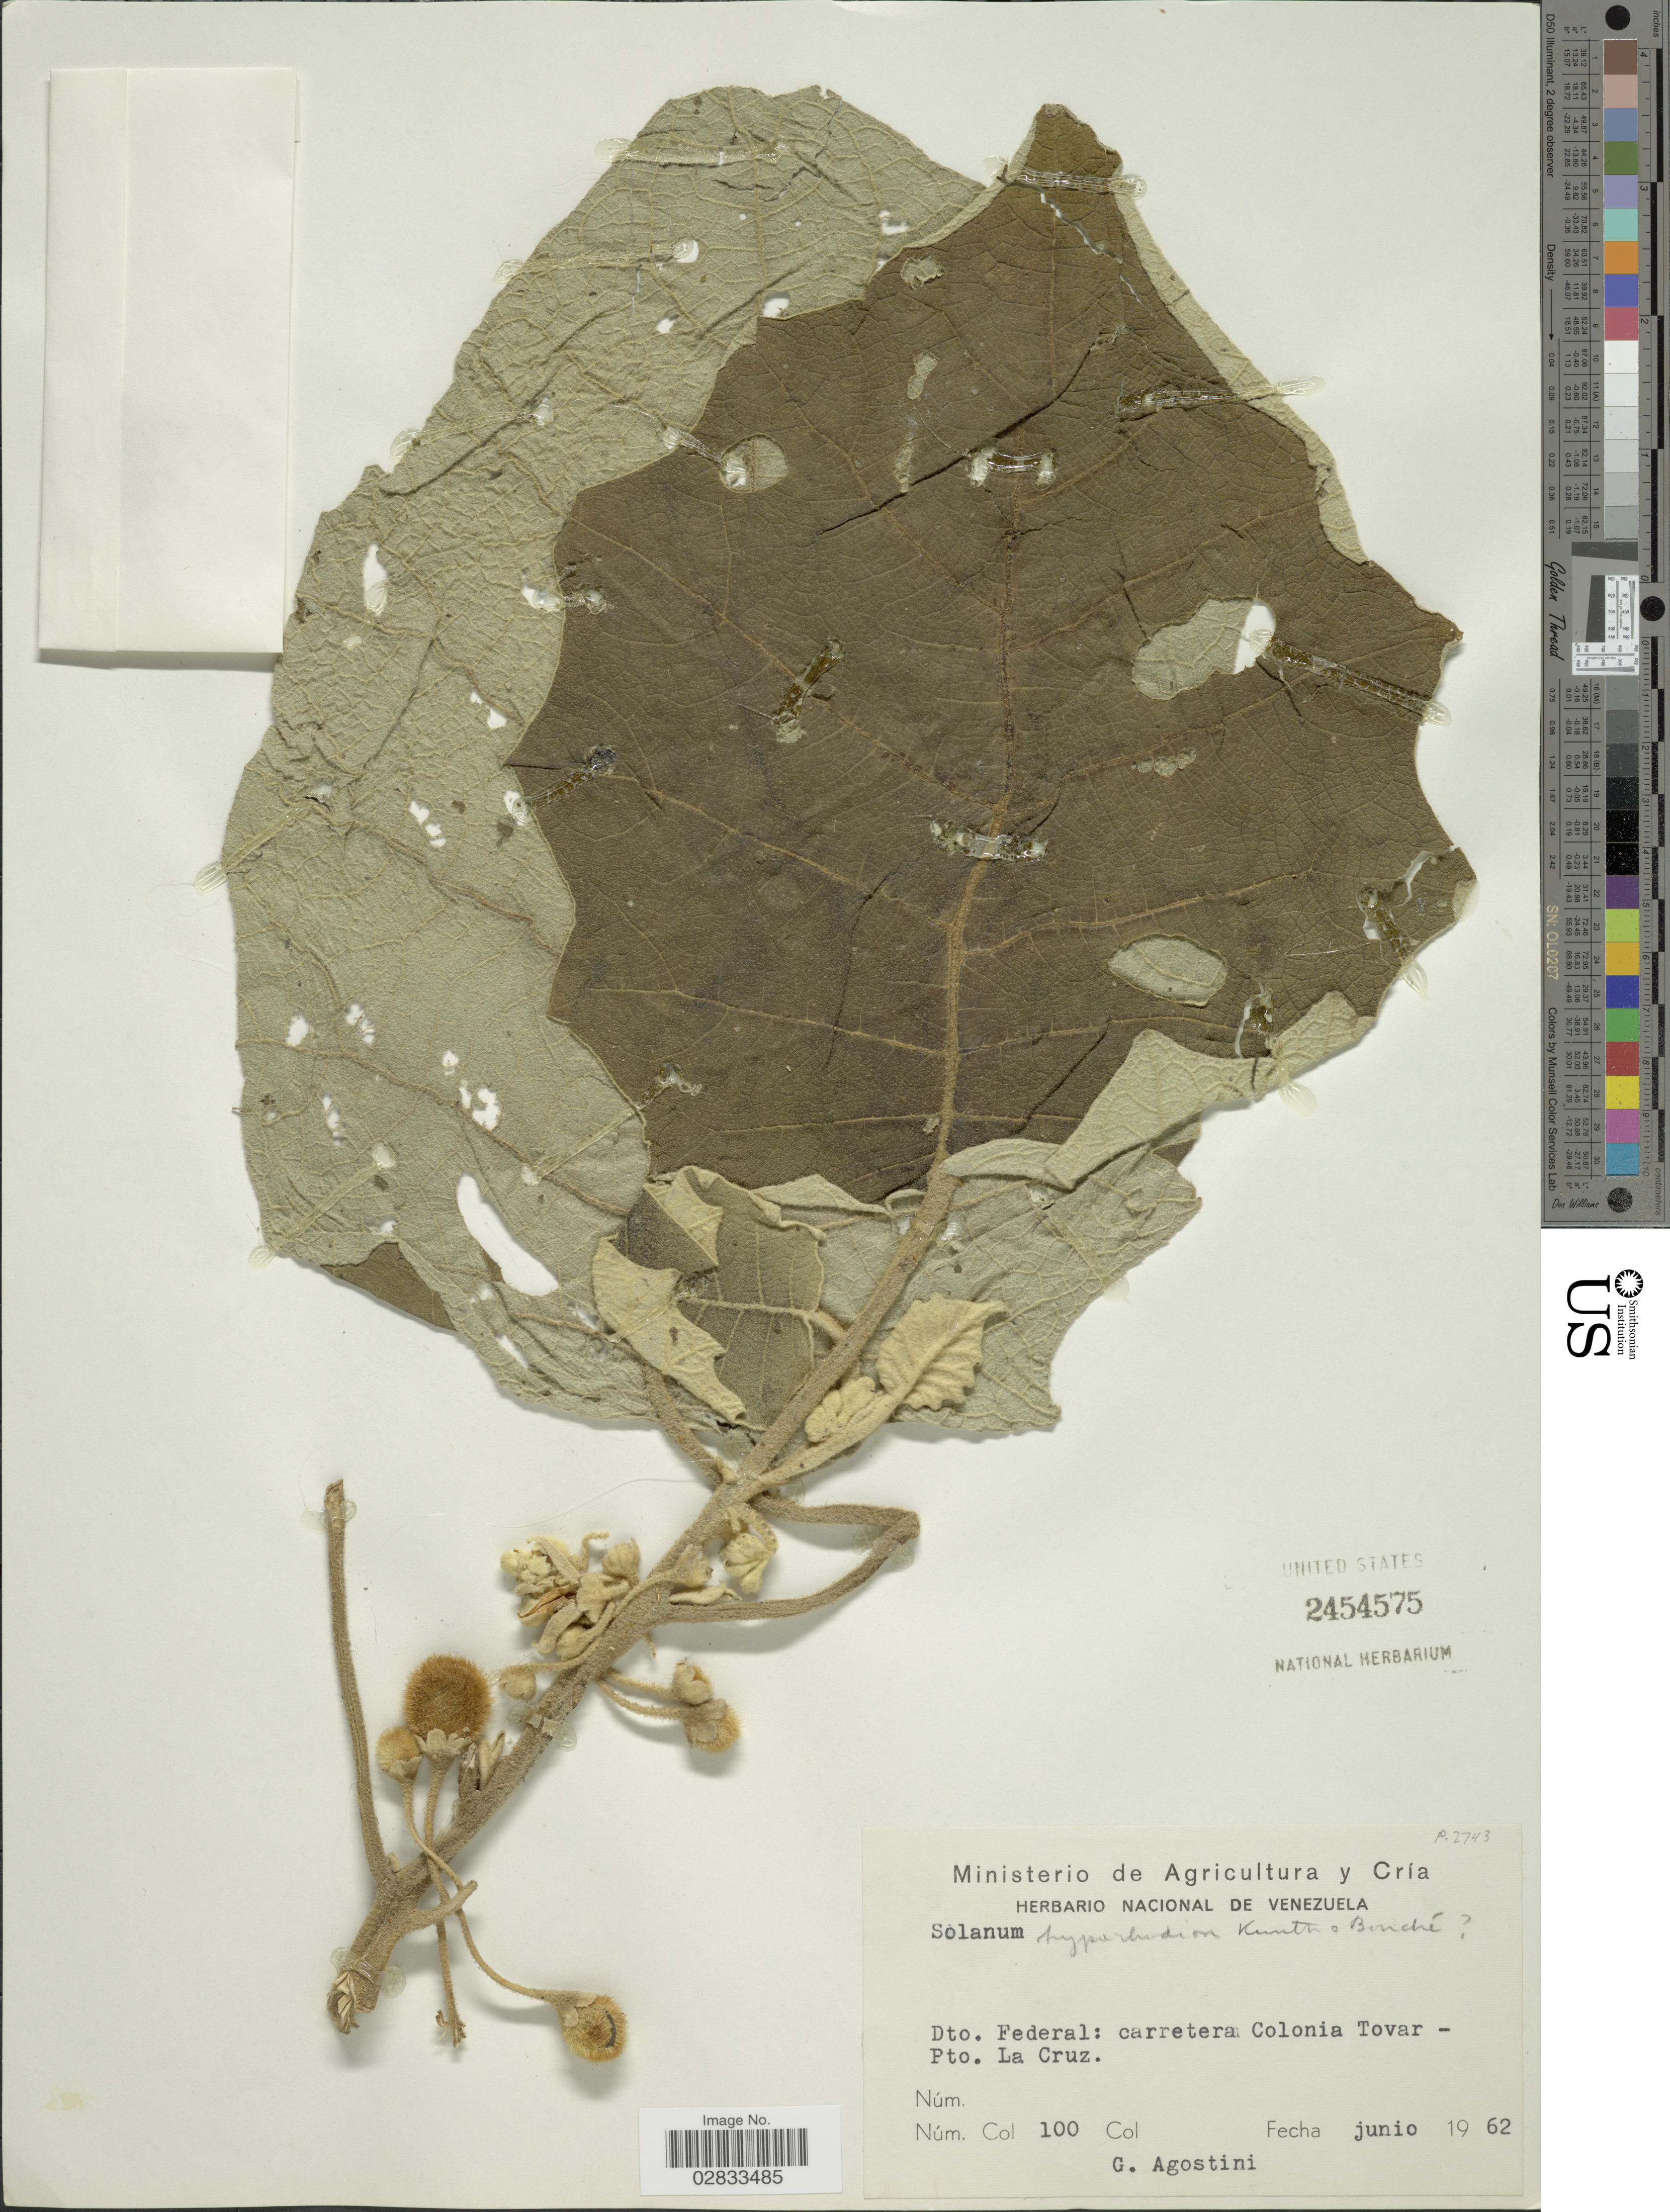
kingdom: Plantae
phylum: Tracheophyta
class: Magnoliopsida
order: Solanales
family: Solanaceae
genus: Solanum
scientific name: Solanum hyporhodium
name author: A. Braun & C.D. Bouché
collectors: G. Agostini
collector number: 100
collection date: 1962-06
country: Venezuela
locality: Dto. Federal: carretera Colonia Tovar - Pto. La Cruz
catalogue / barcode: US 2454575